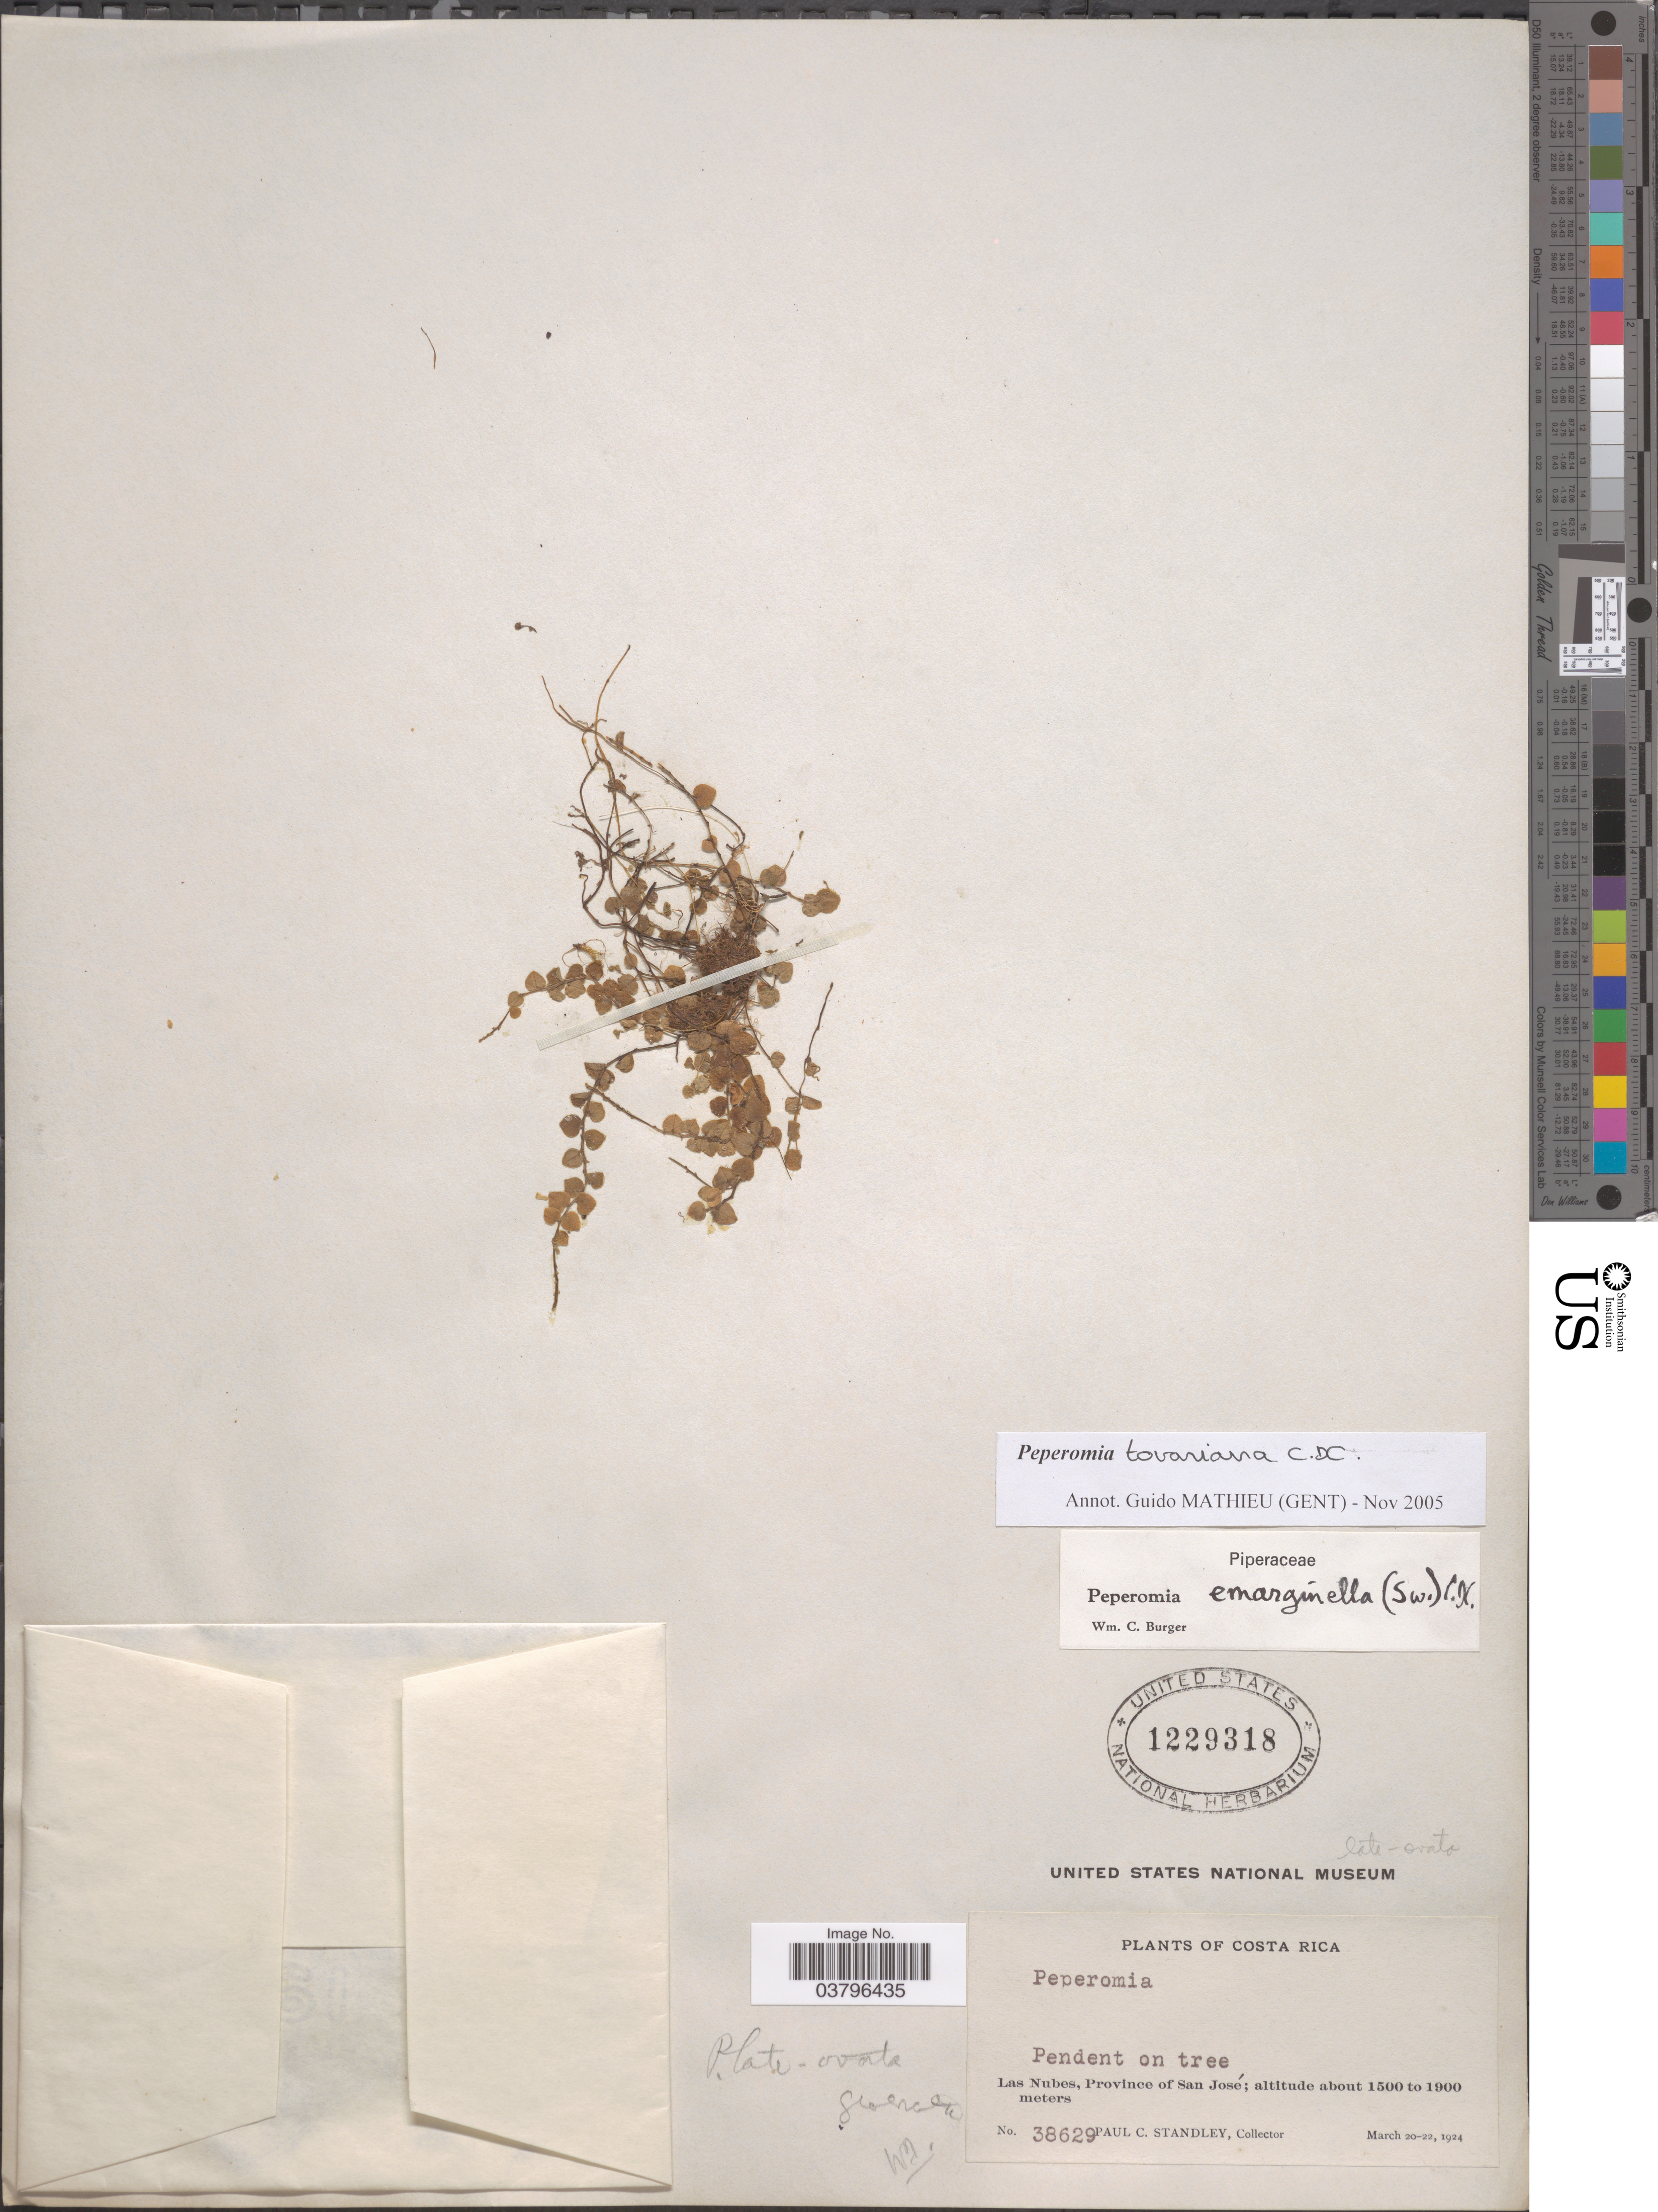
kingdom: Plantae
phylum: Tracheophyta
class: Magnoliopsida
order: Piperales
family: Piperaceae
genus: Peperomia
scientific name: Peperomia late-ovata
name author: Trel.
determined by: Jiménez, José Estaban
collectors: P. C. Standley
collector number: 38629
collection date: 1924-03-20/1924-03-22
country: Costa Rica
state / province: San José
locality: Las Nubes.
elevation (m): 1500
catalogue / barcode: US 1229318